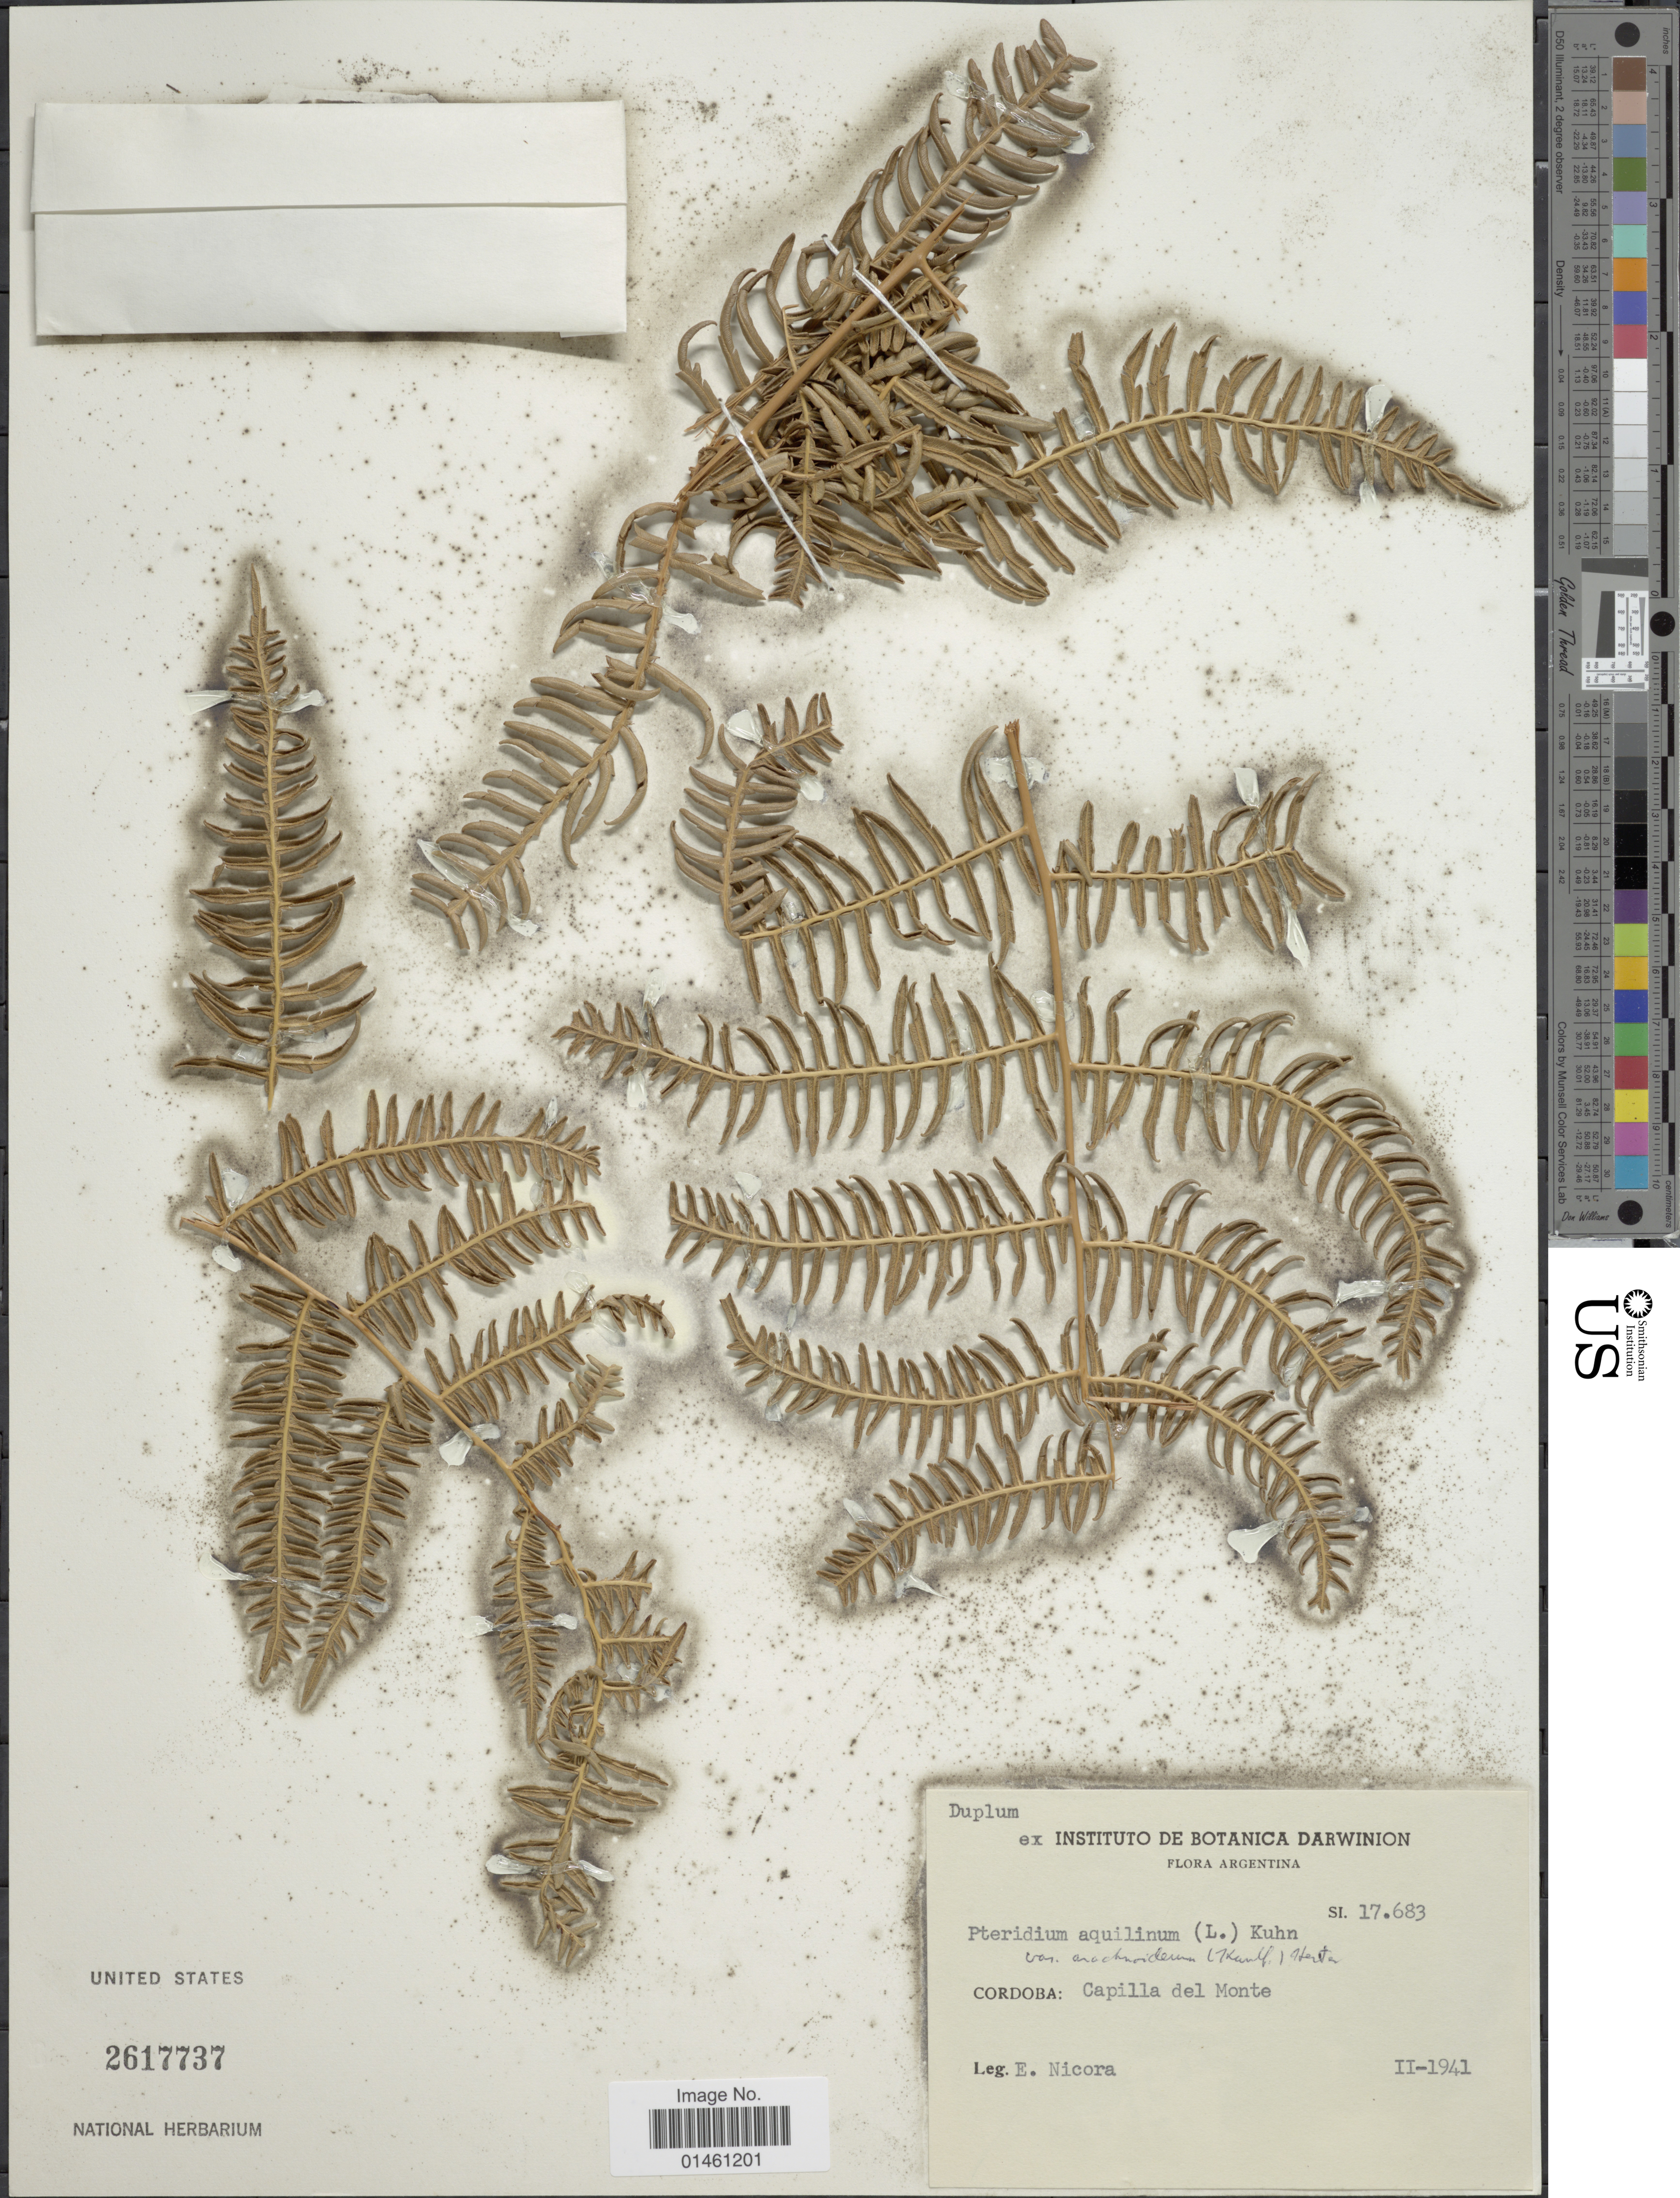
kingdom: Plantae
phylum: Tracheophyta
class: Polypodiopsida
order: Polypodiales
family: Dennstaedtiaceae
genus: Pteridium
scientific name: Pteridium aquilinum var. arachnoideum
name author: (Kaulf.) Herter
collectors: E. Nicora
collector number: SI17683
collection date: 1941-02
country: Argentina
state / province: Cordoba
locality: Cordoba: Capilla del Monte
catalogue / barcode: US 2617737